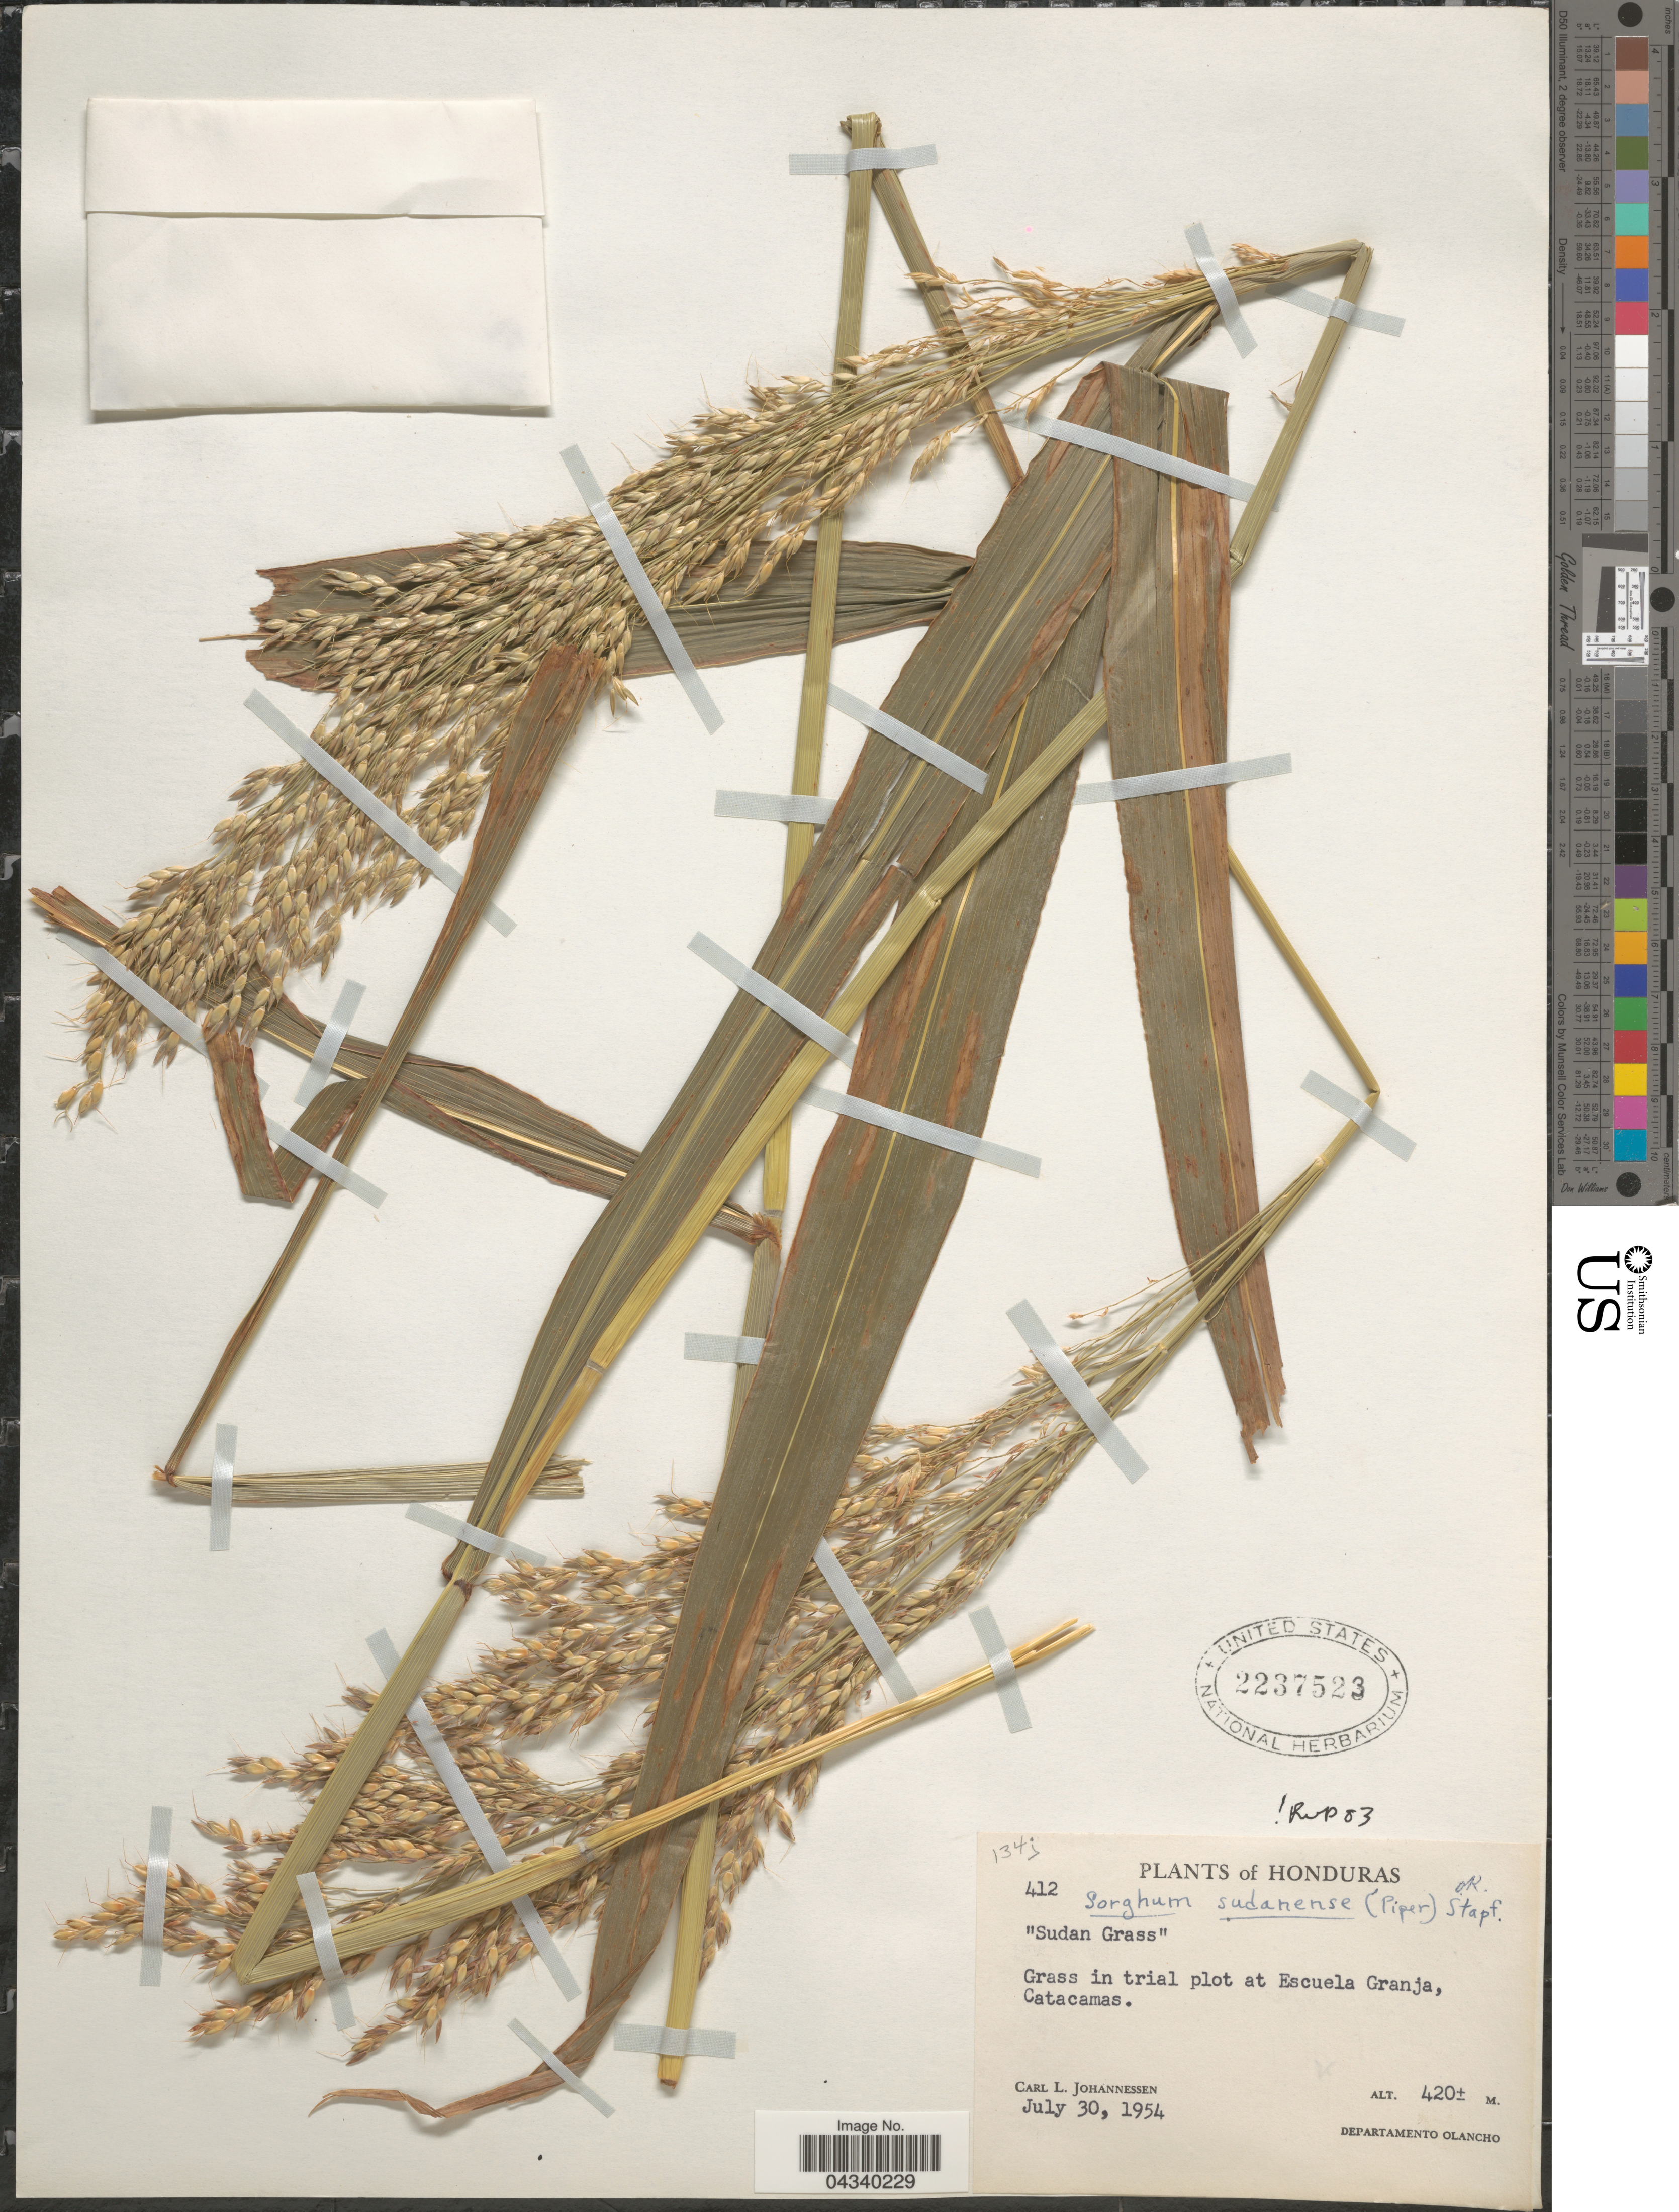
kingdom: Plantae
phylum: Tracheophyta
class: Liliopsida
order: Poales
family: Poaceae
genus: Sorghum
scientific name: Sorghum drummondii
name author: (Steud.) Nees ex Millsp. & Chase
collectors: C. Johannessen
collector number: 412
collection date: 1954-07-30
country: Honduras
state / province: Olancho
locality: Grass in trial plot at Escuela Granja, Catacamas. Departamento Olancho.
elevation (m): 420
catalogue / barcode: US 2237523